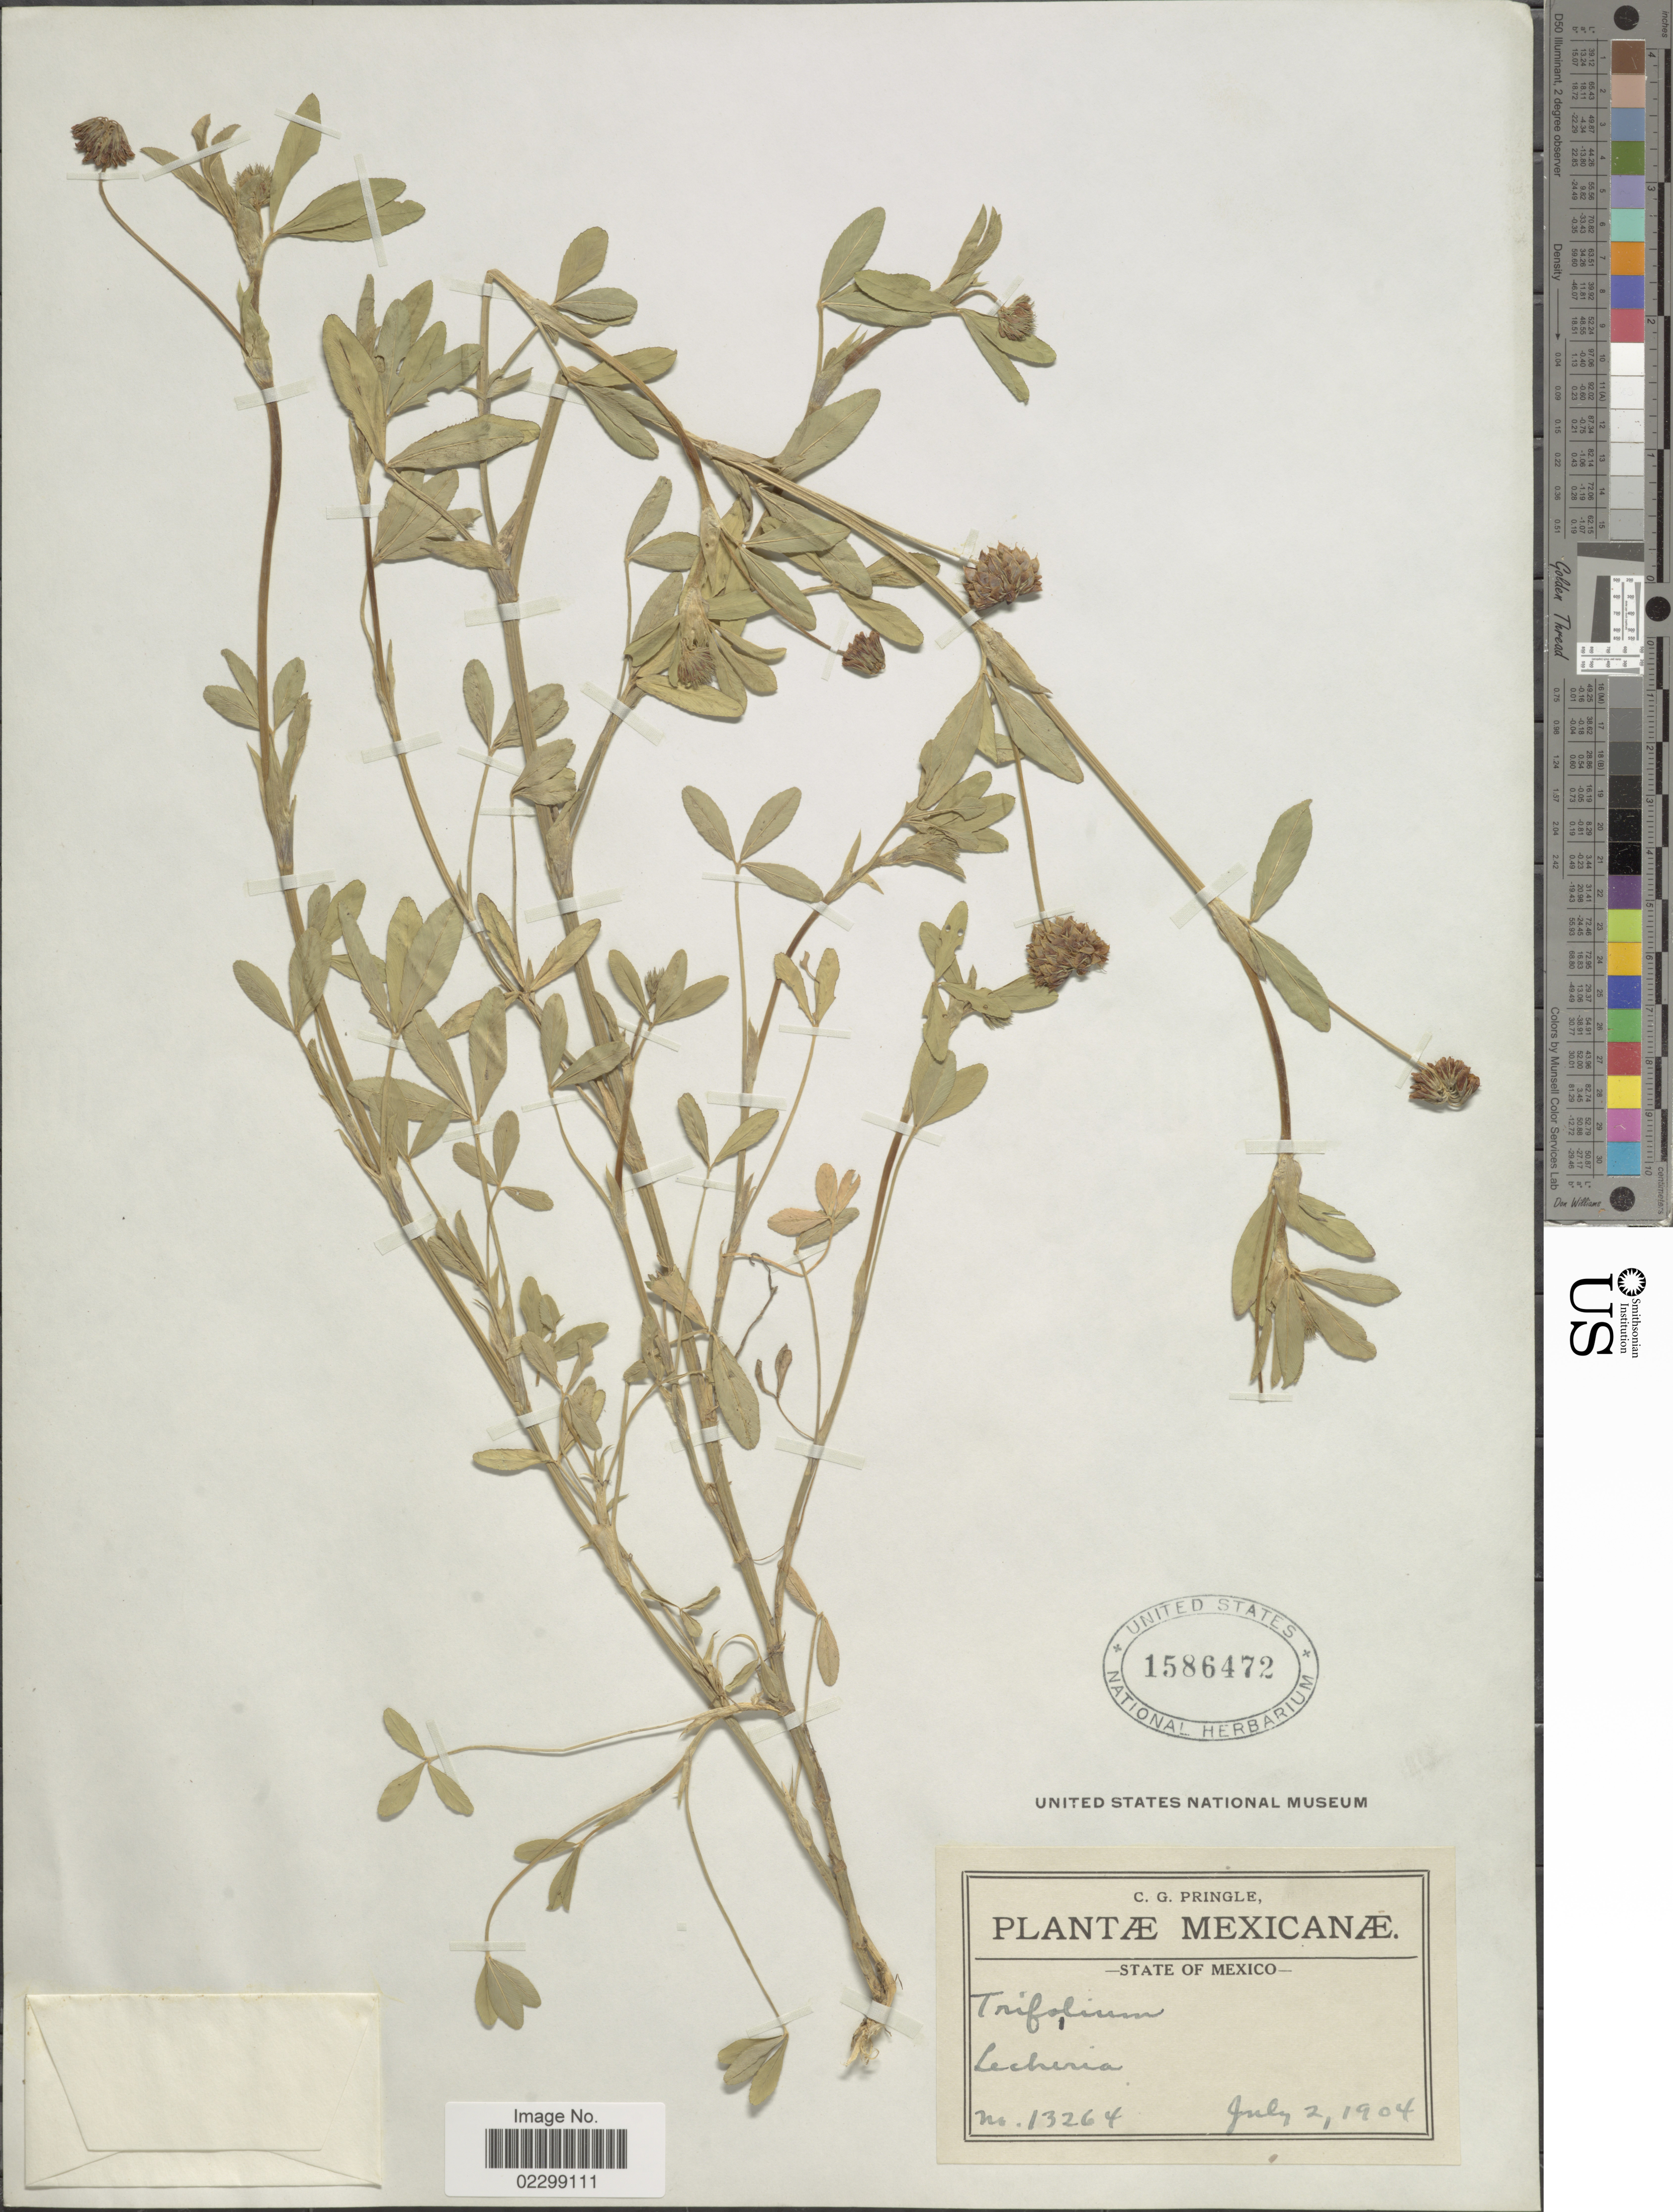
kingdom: Plantae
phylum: Tracheophyta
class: Magnoliopsida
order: Fabales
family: Fabaceae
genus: Trifolium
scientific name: Trifolium sp.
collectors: C. G. Pringle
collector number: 13264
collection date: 1904-07-02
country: Mexico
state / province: México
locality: Lecheria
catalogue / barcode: US 1586472